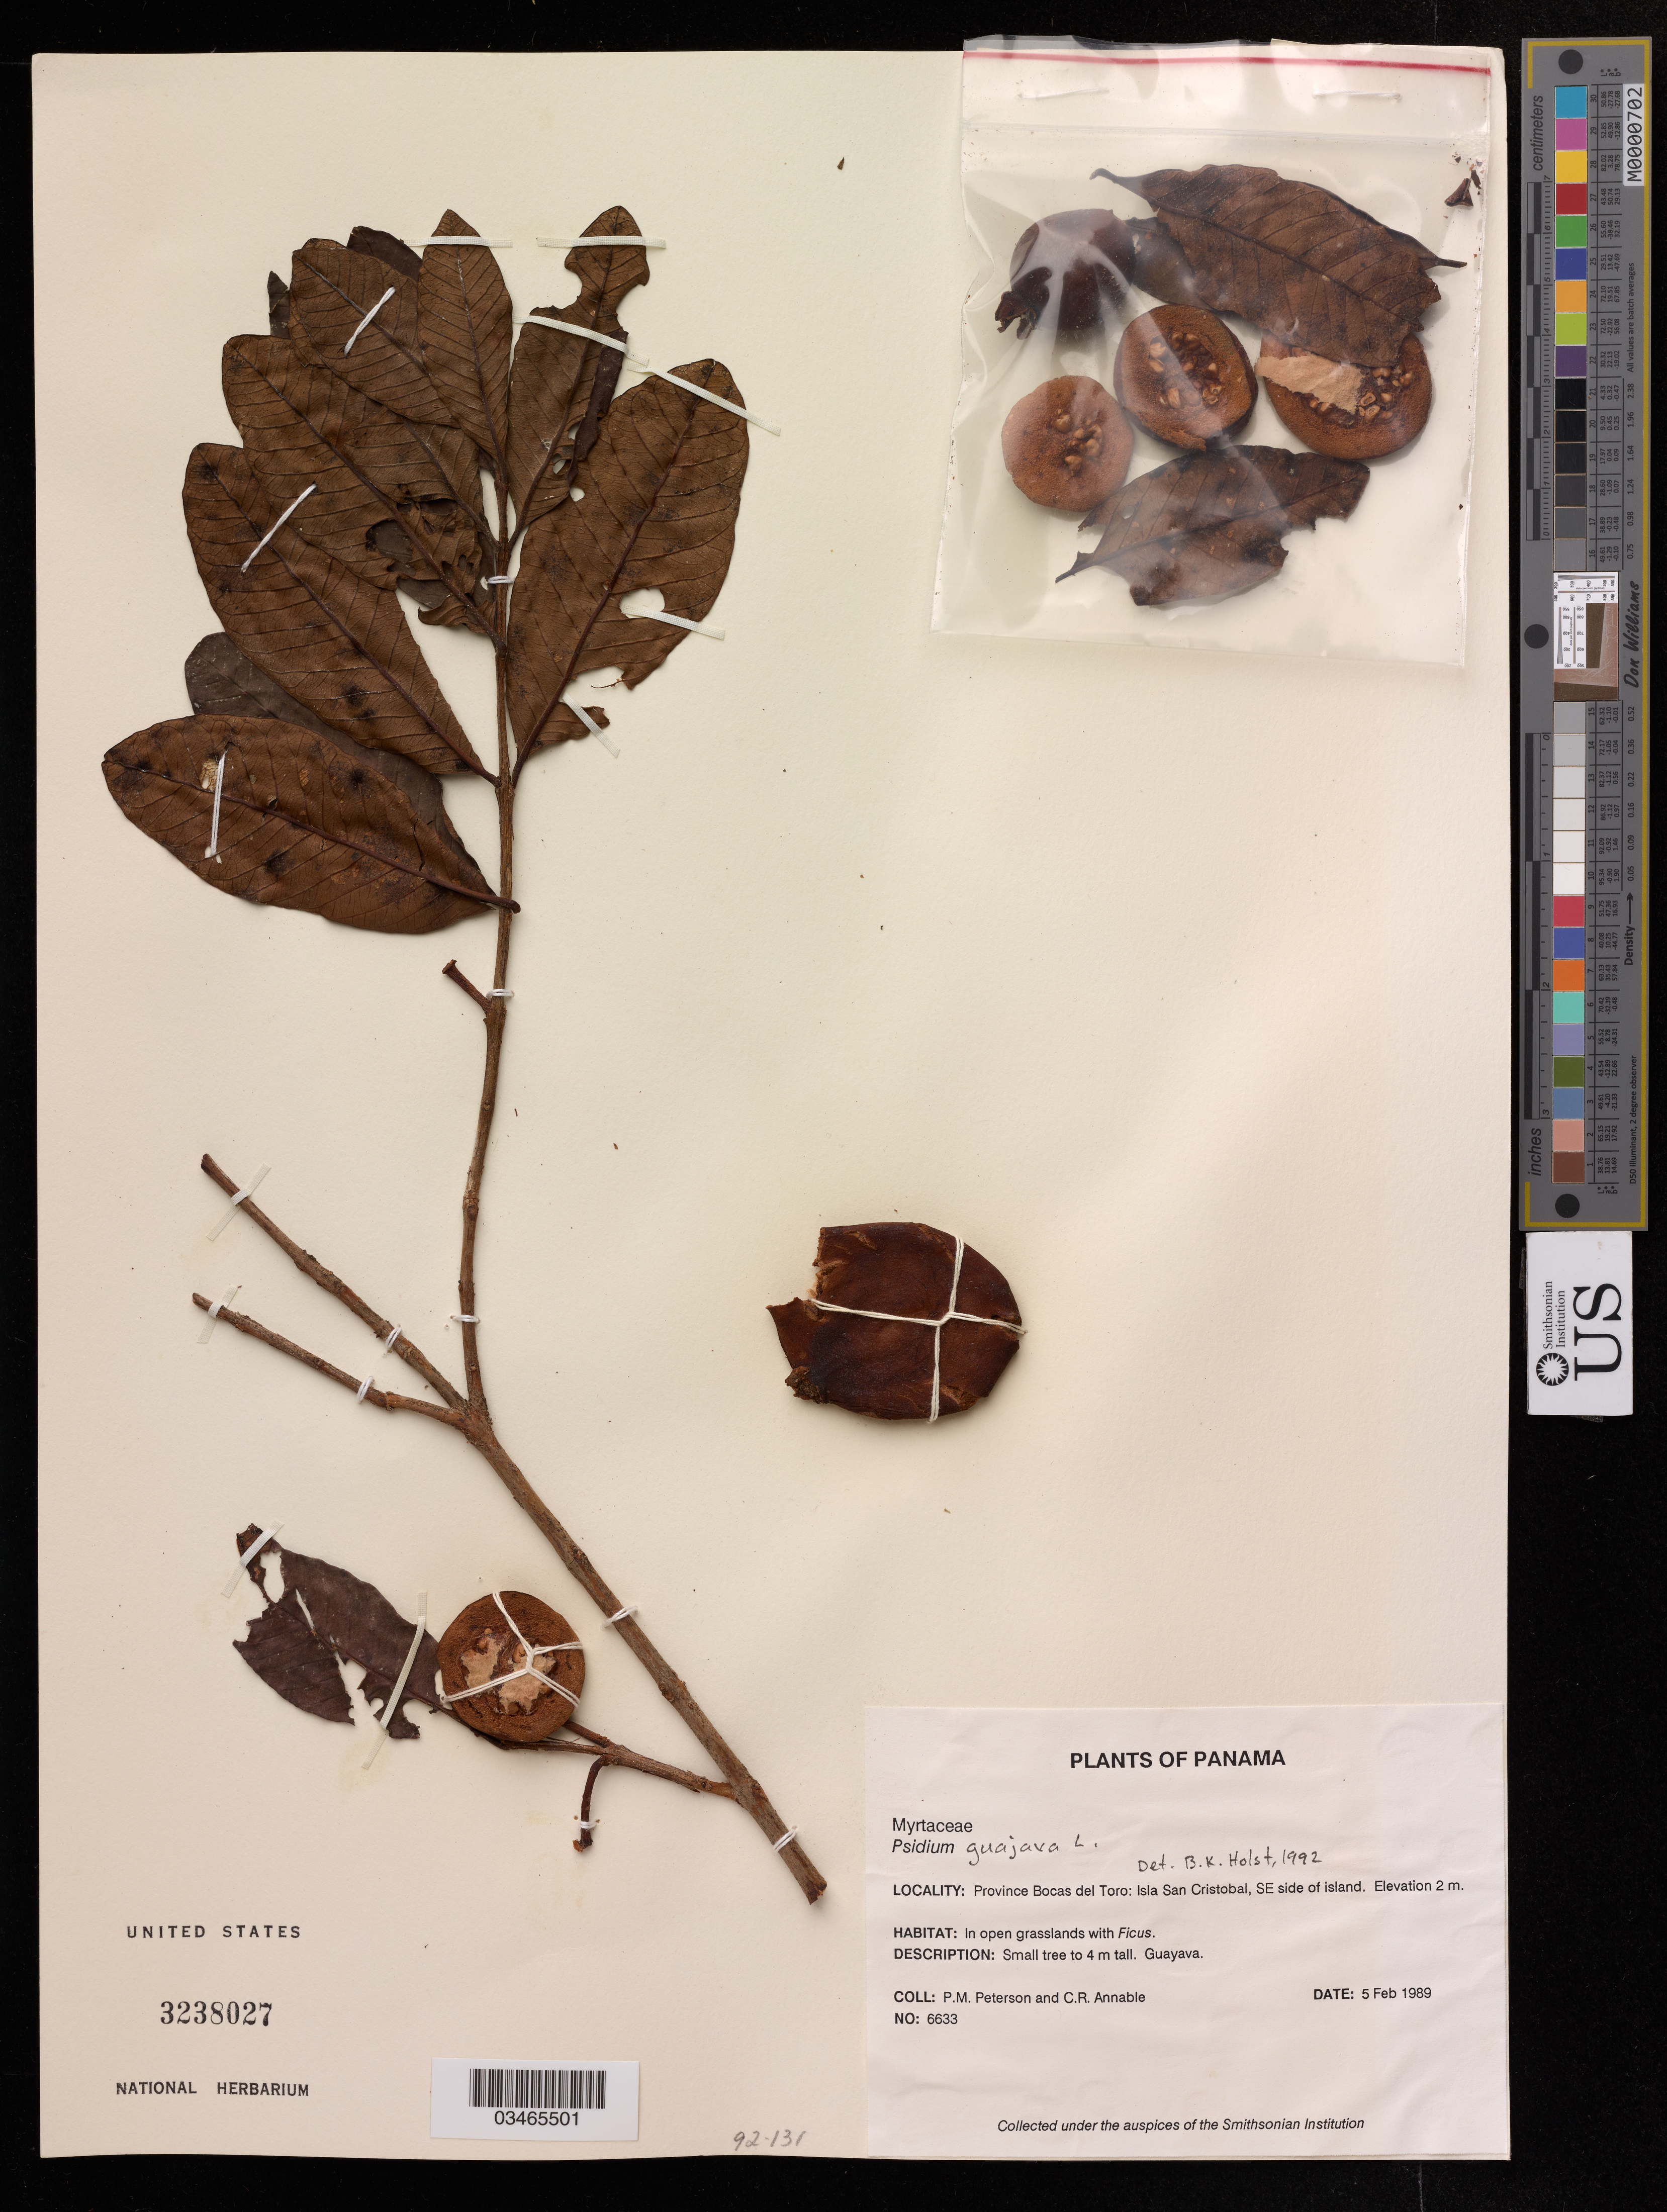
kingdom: Plantae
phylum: Tracheophyta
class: Magnoliopsida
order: Myrtales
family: Myrtaceae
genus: Psidium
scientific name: Psidium guajava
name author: L.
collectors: P. M. Peterson & C. R. Annable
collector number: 6633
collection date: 1989-02-05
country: Panama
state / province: Bocas del Toro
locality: Isla San Cristobal, SE side of islands.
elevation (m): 2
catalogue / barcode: US 3238027